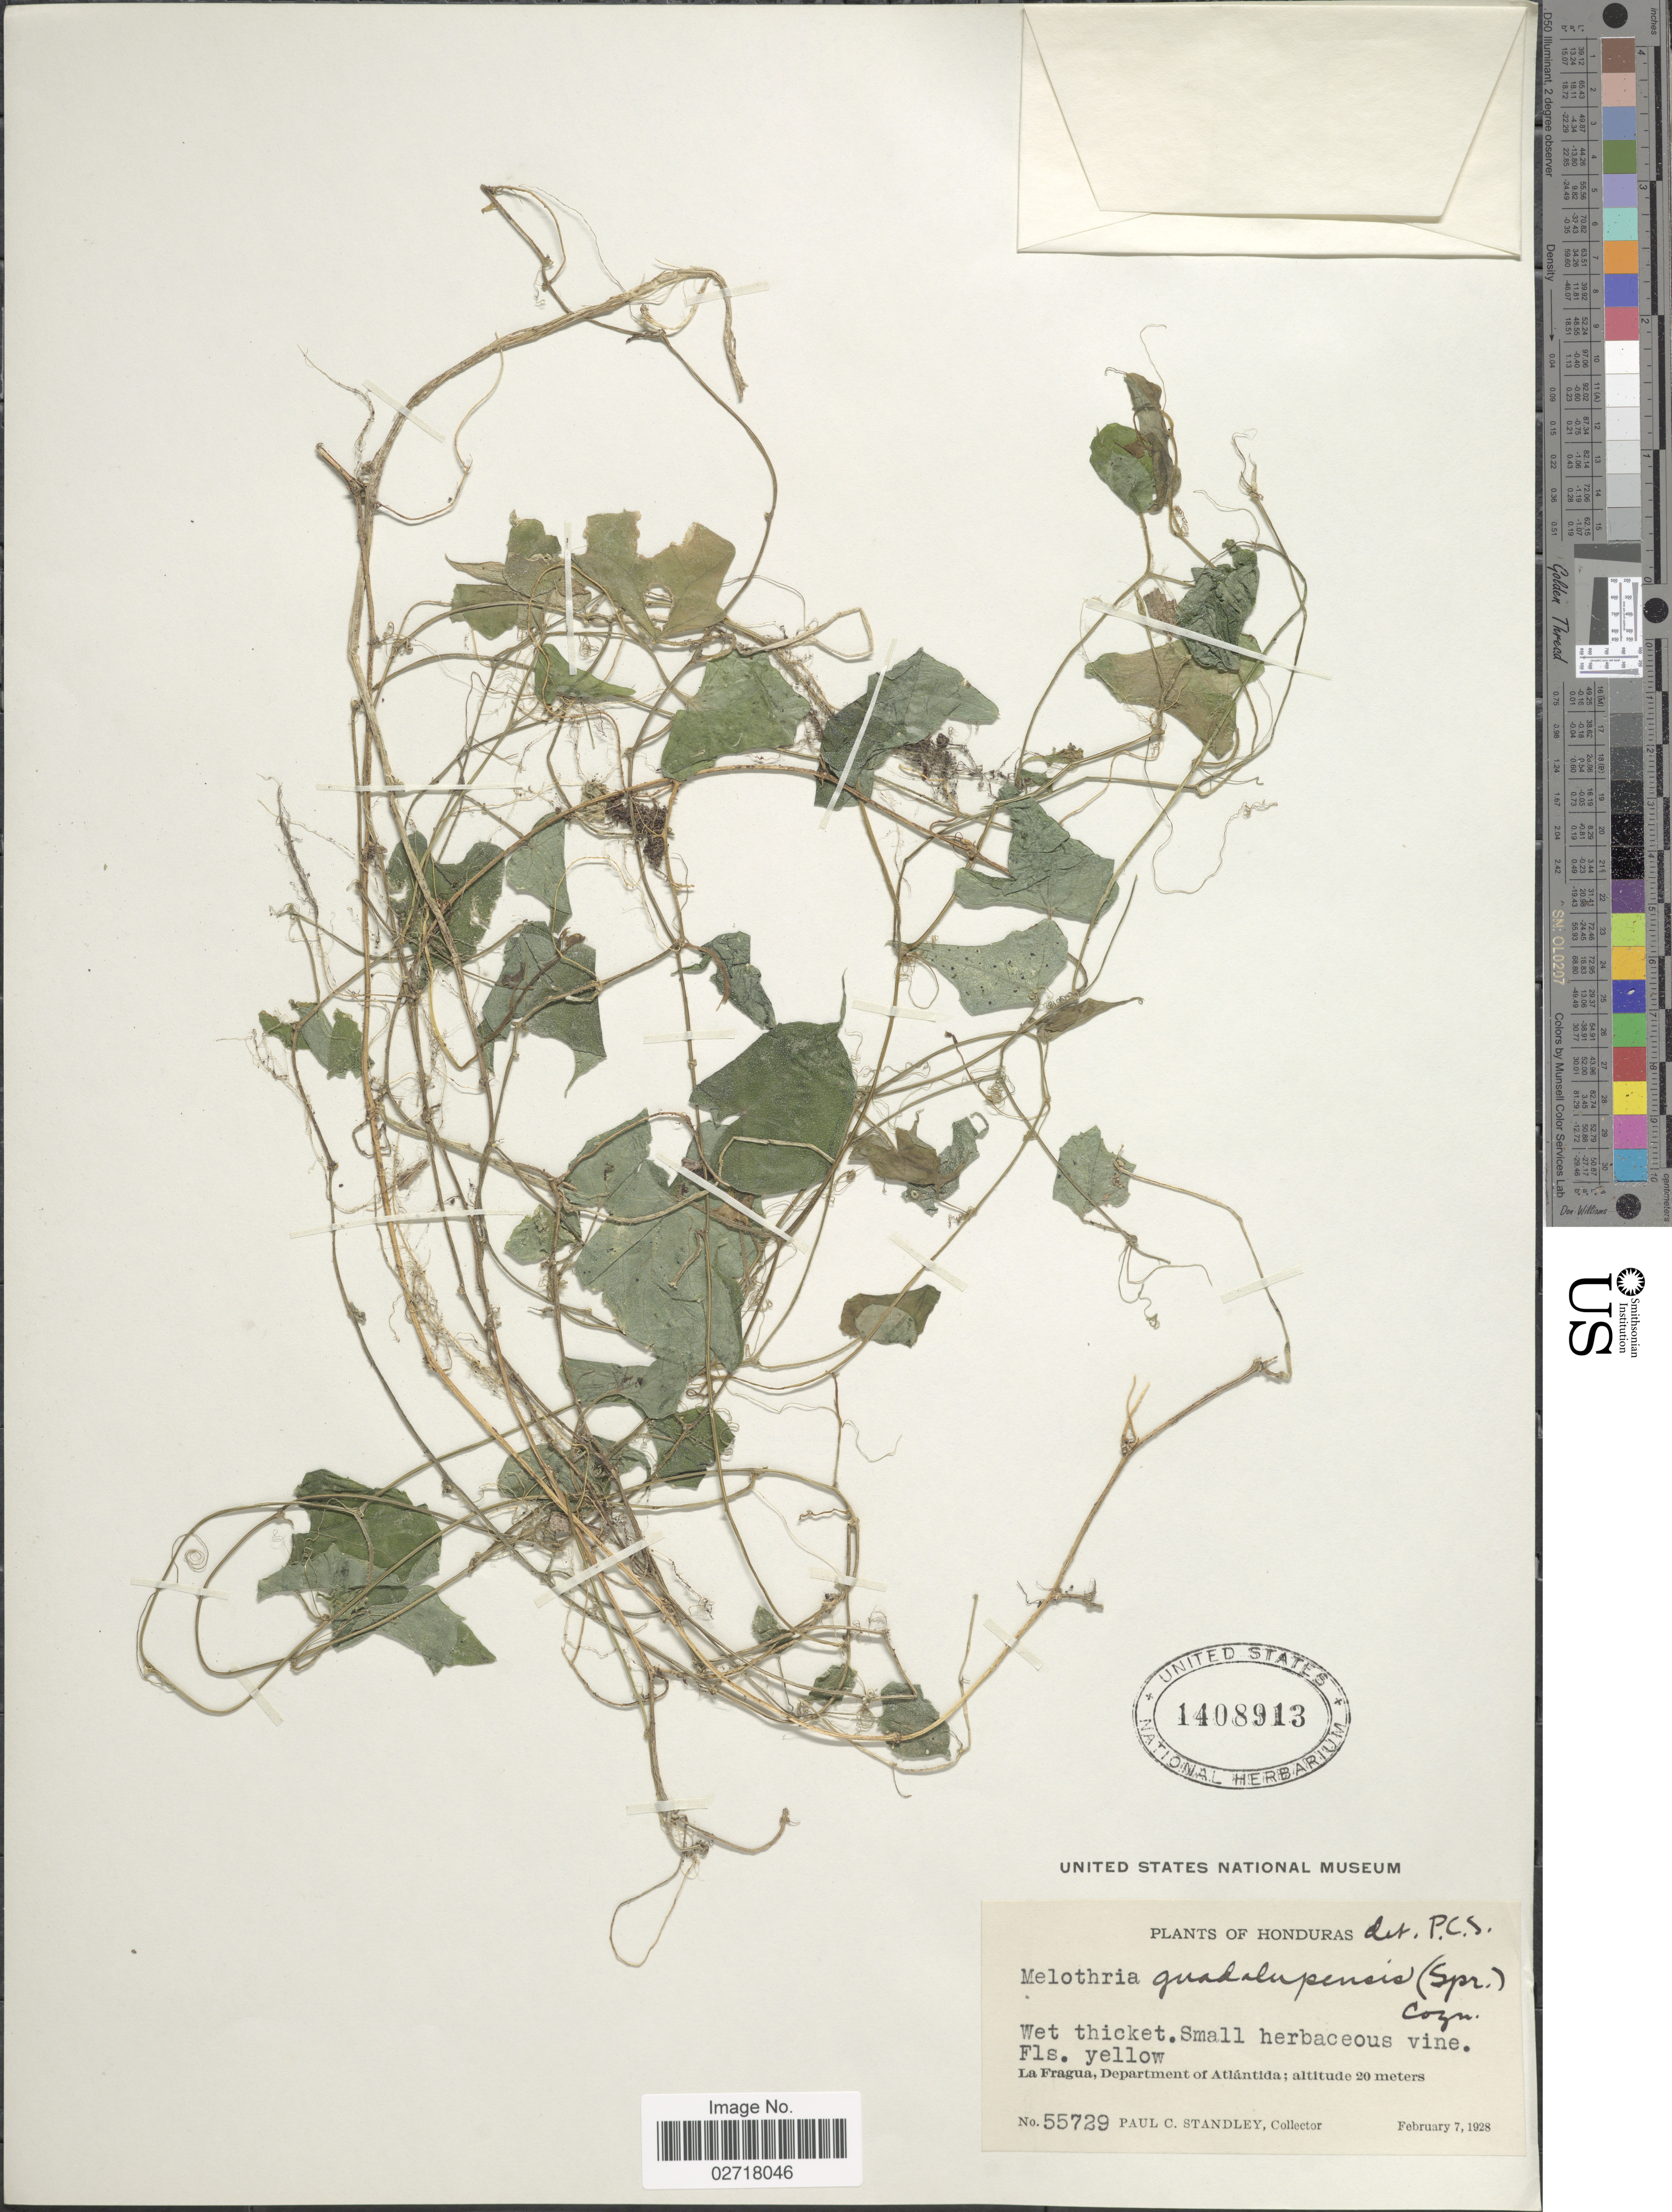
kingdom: Plantae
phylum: Tracheophyta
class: Magnoliopsida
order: Cucurbitales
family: Cucurbitaceae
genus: Melothria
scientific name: Melothria pendula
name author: L.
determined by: U.S. National Herbarium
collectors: P. C. Standley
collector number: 55729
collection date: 1928-02-07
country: Honduras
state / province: Atlántida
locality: La Fragua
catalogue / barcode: US 1408913